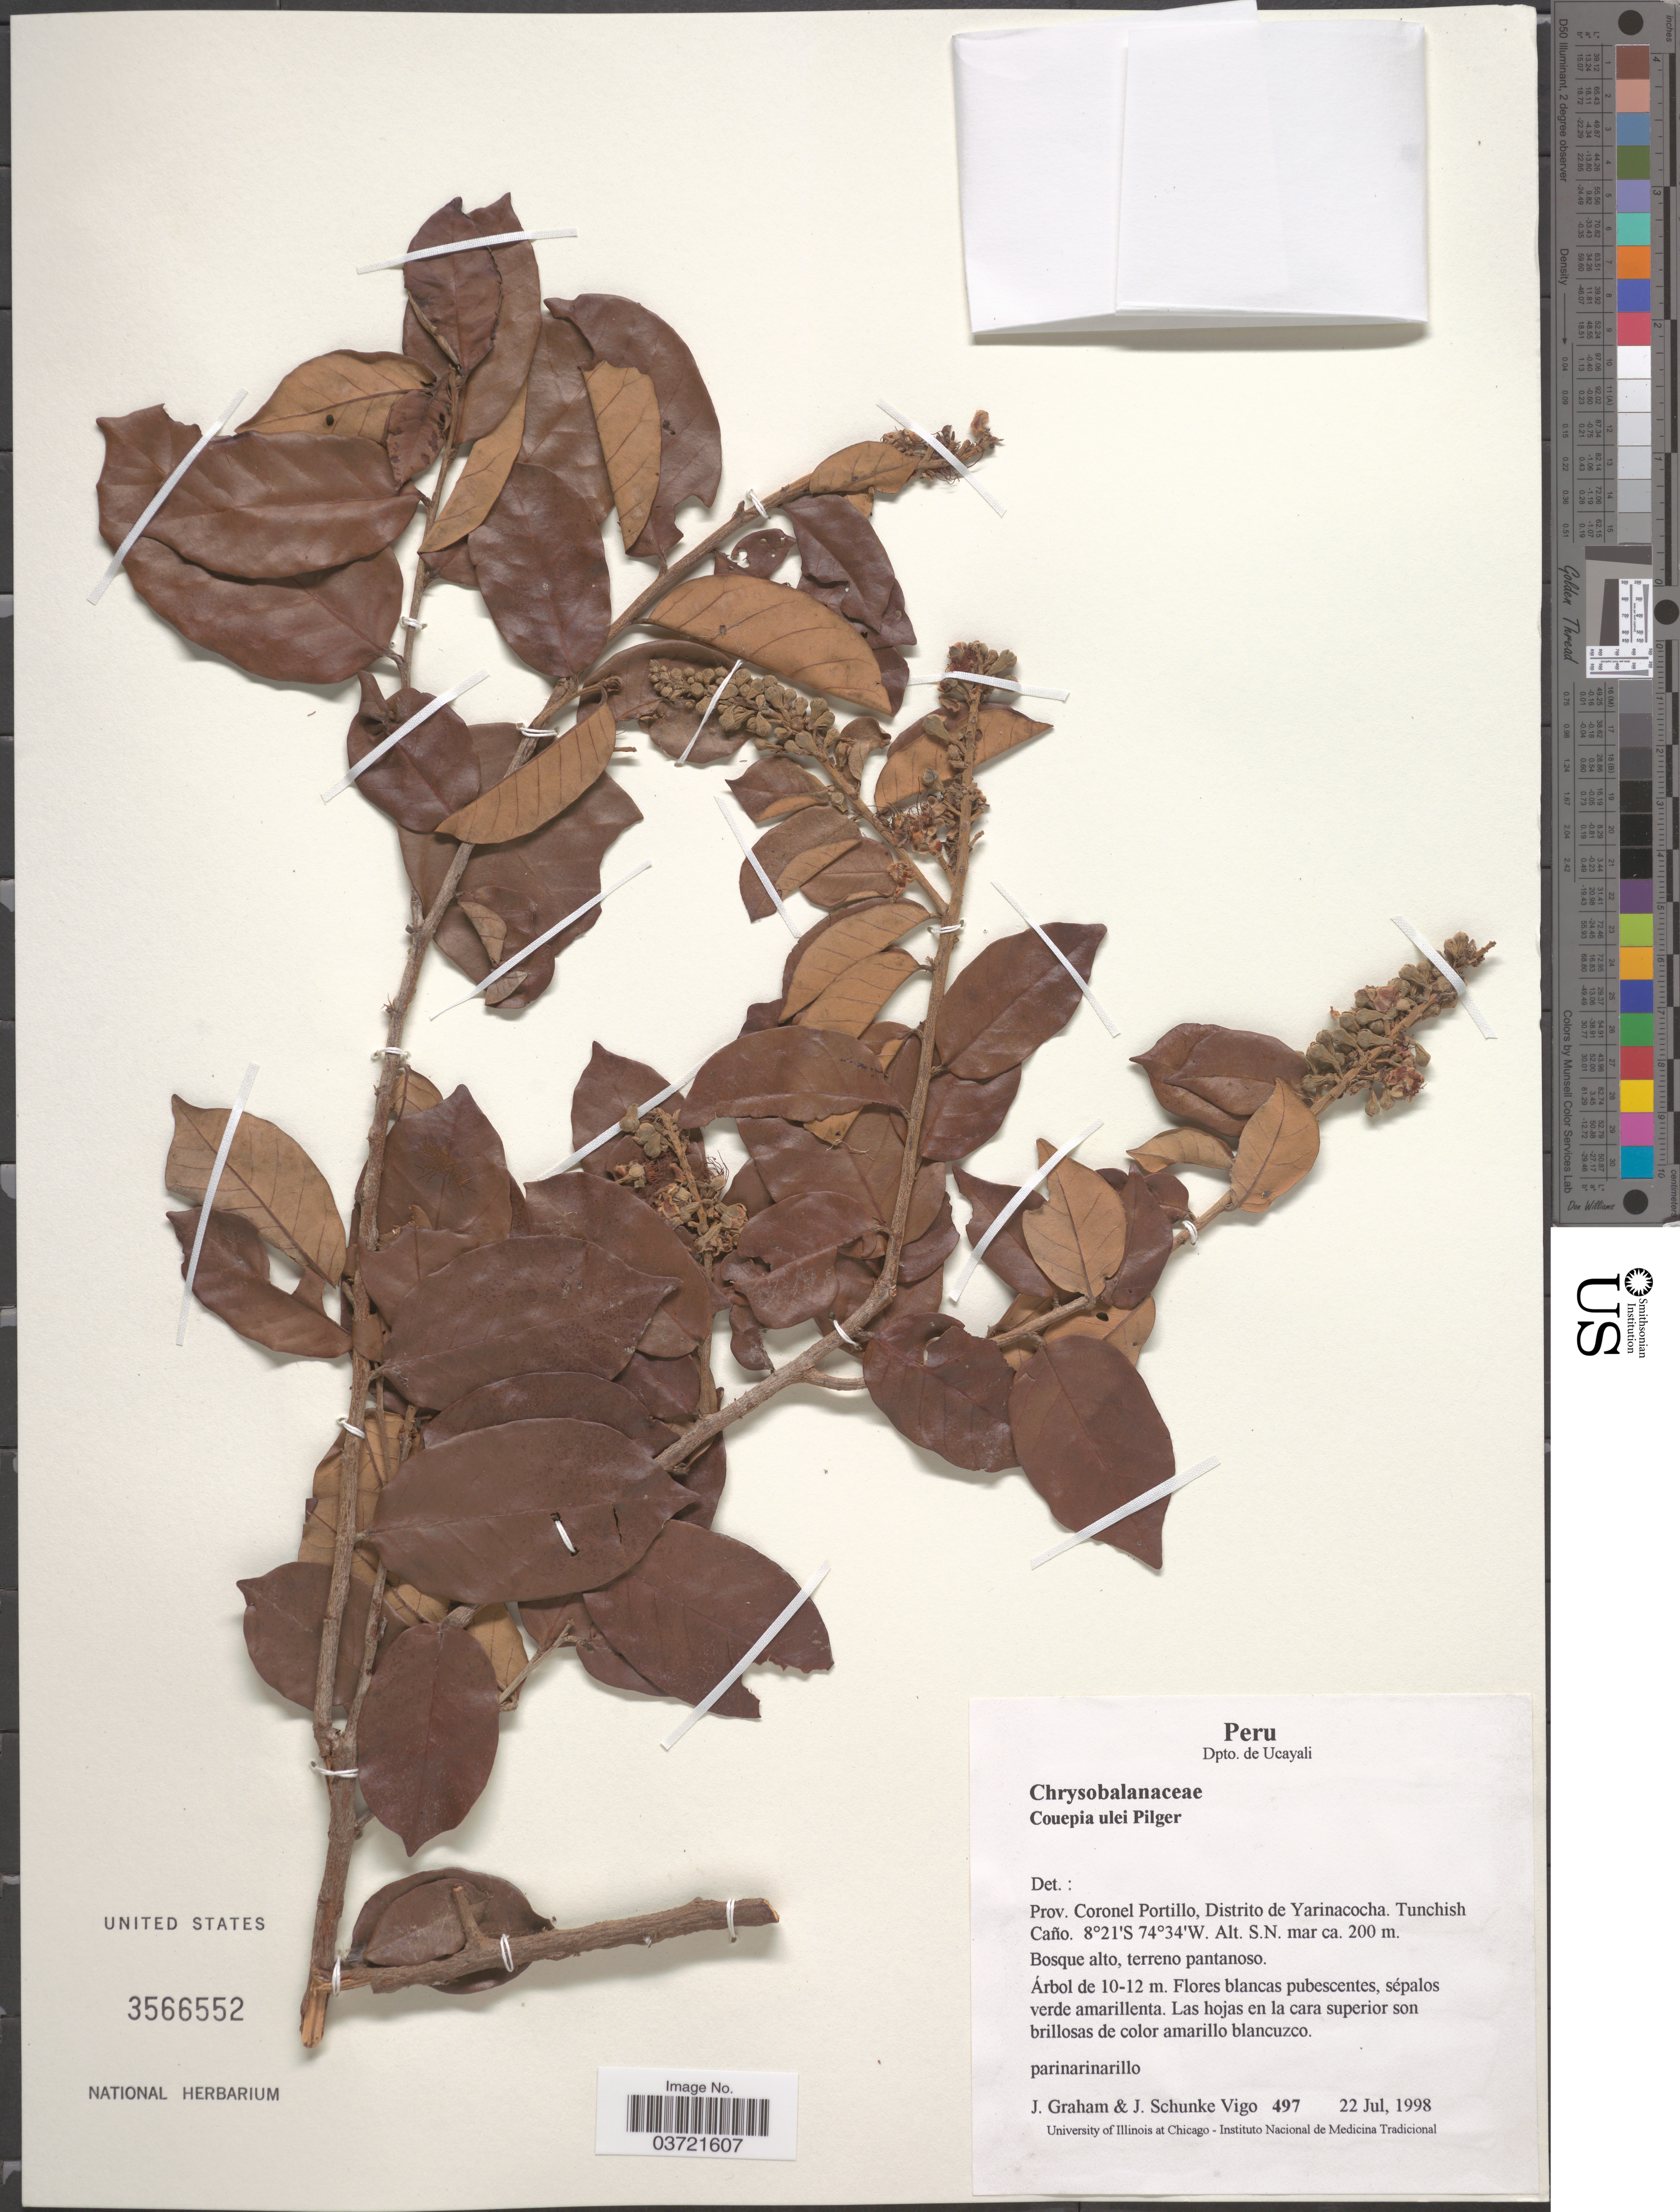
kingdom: Plantae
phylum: Tracheophyta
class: Magnoliopsida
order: Malpighiales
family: Chrysobalanaceae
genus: Couepia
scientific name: Couepia ulei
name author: Pilg.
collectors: J. Graham & J. Schunke Vigo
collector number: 497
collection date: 1998-07-22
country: Peru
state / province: Ucayali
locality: Dpto. de Ucayali. Prov. Coronel Portillo, Distrito de Yarinacocha. Tunchish Caño.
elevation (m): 200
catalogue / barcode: US 3566552